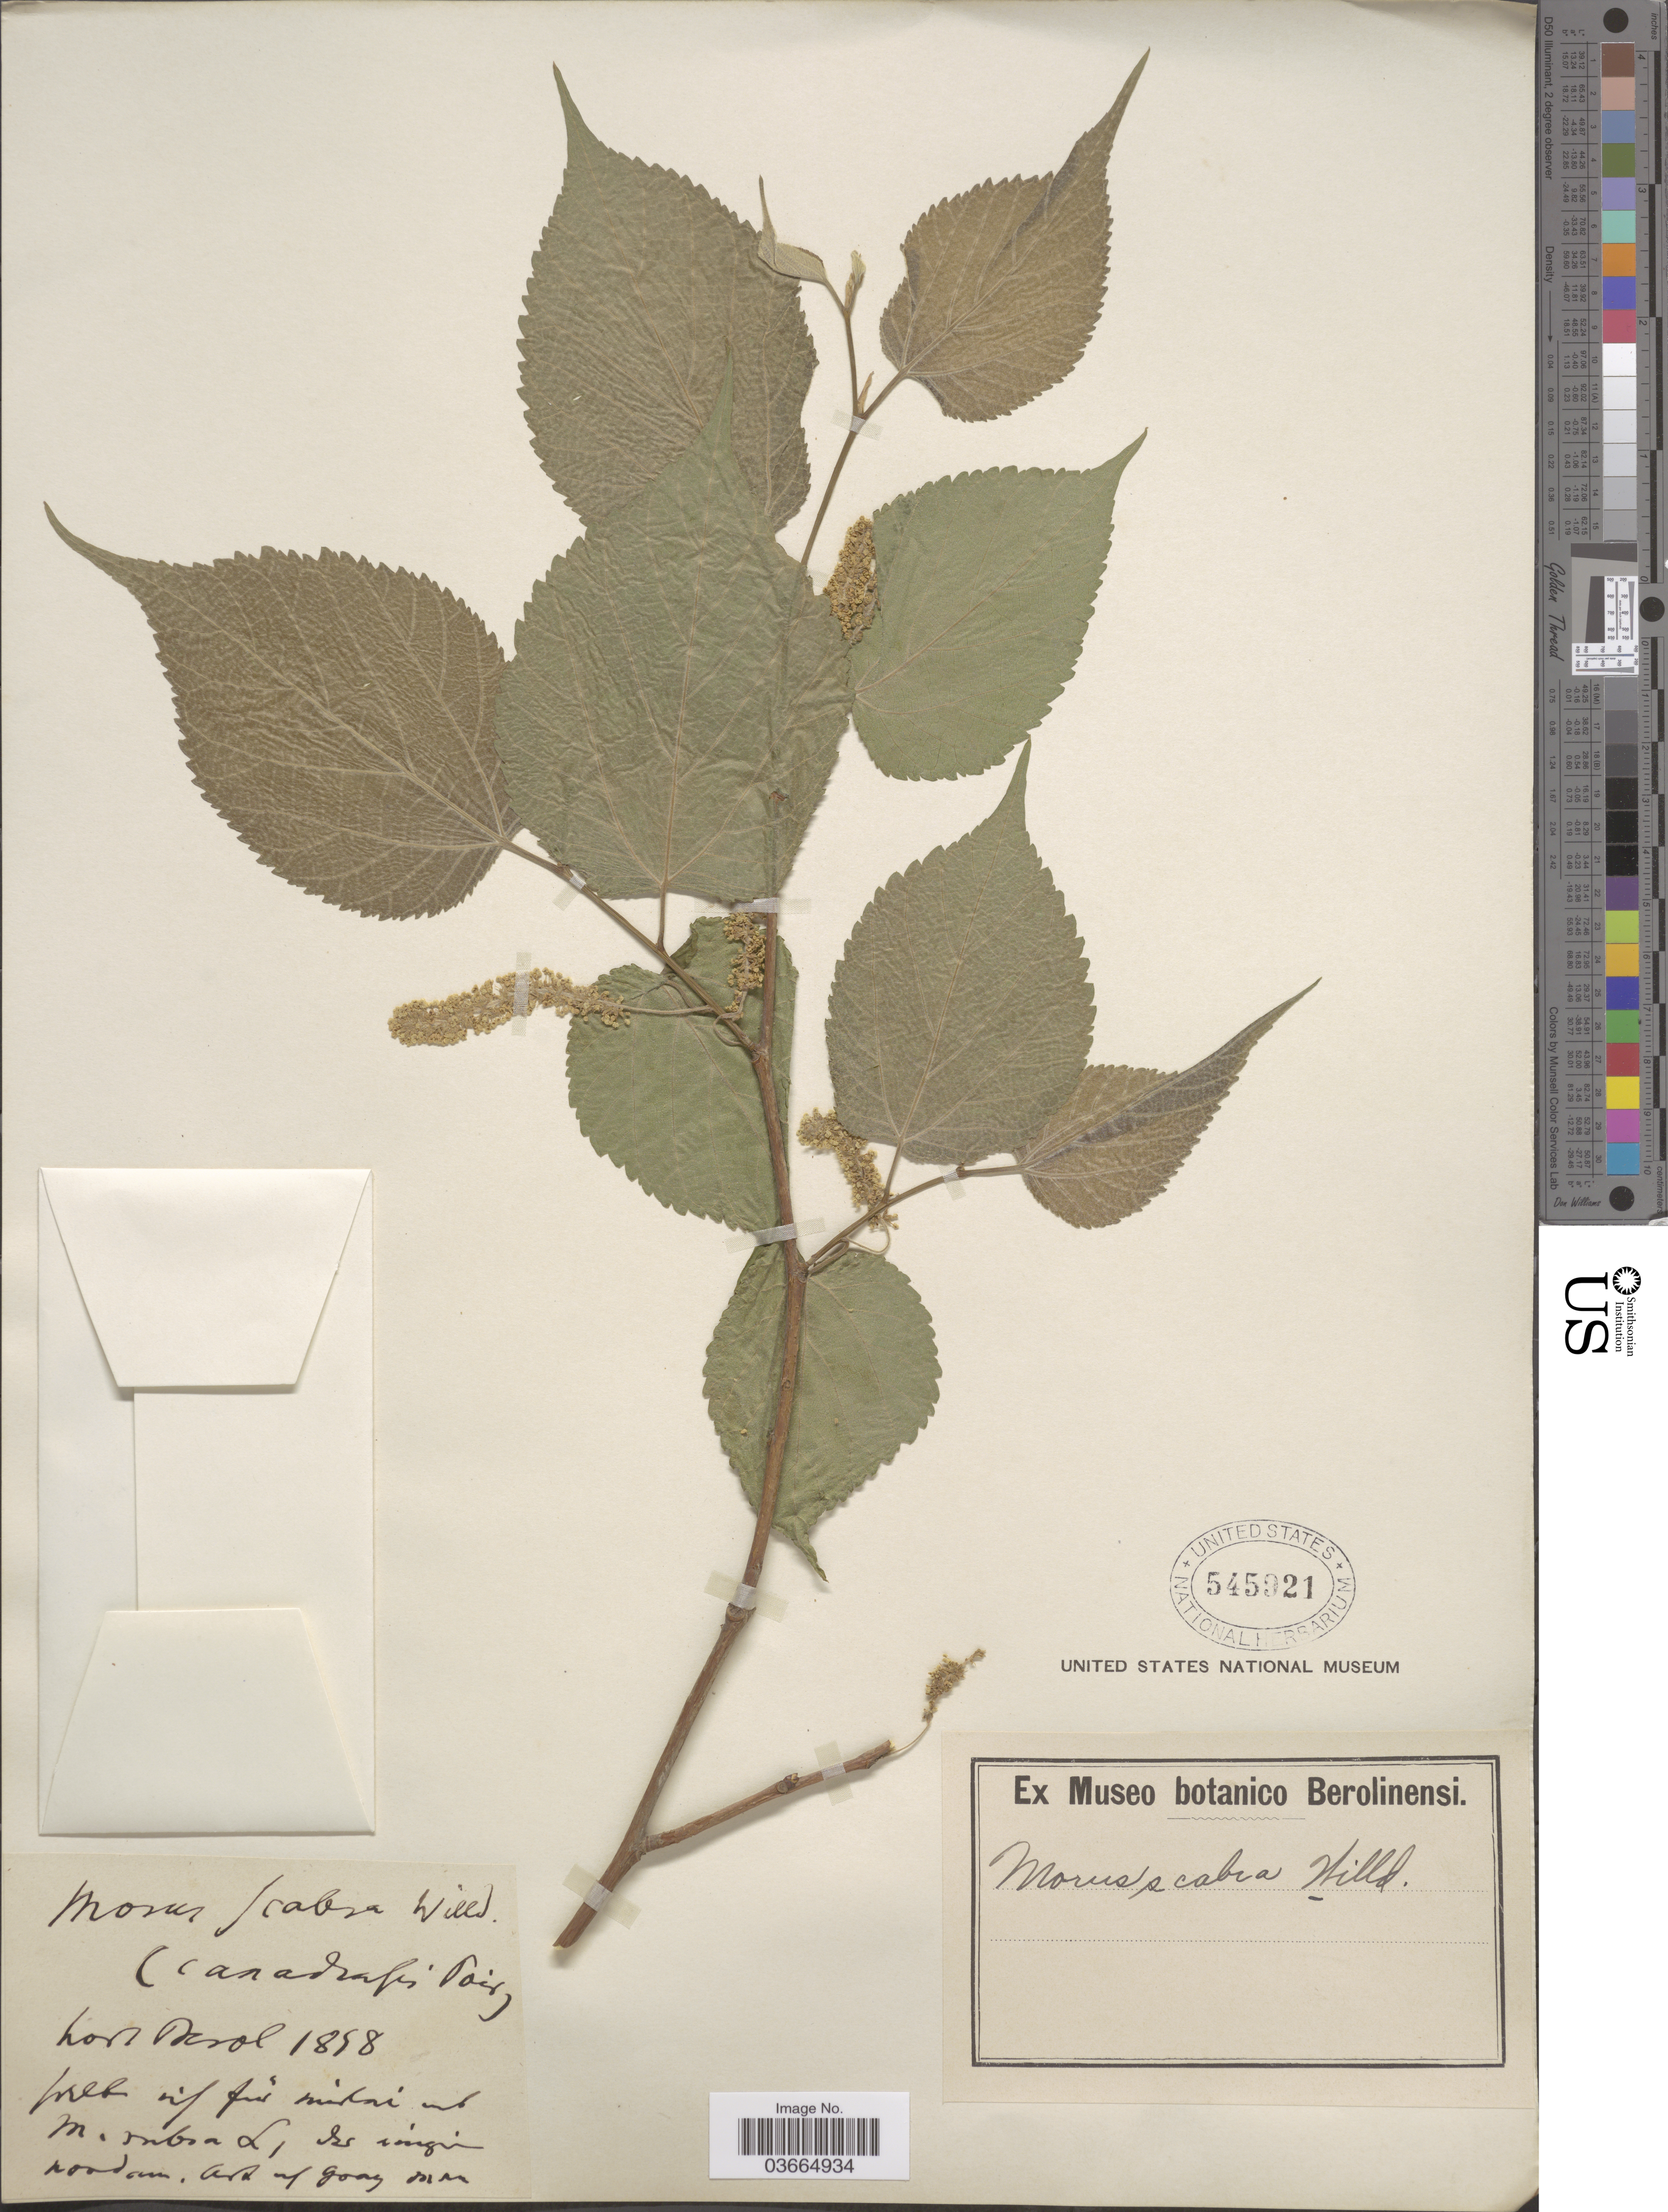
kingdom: Plantae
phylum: Tracheophyta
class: Magnoliopsida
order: Rosales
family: Moraceae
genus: Morus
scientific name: Morus scabra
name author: Willd.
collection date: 1858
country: Germany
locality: Hort Berol.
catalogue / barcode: US 545921